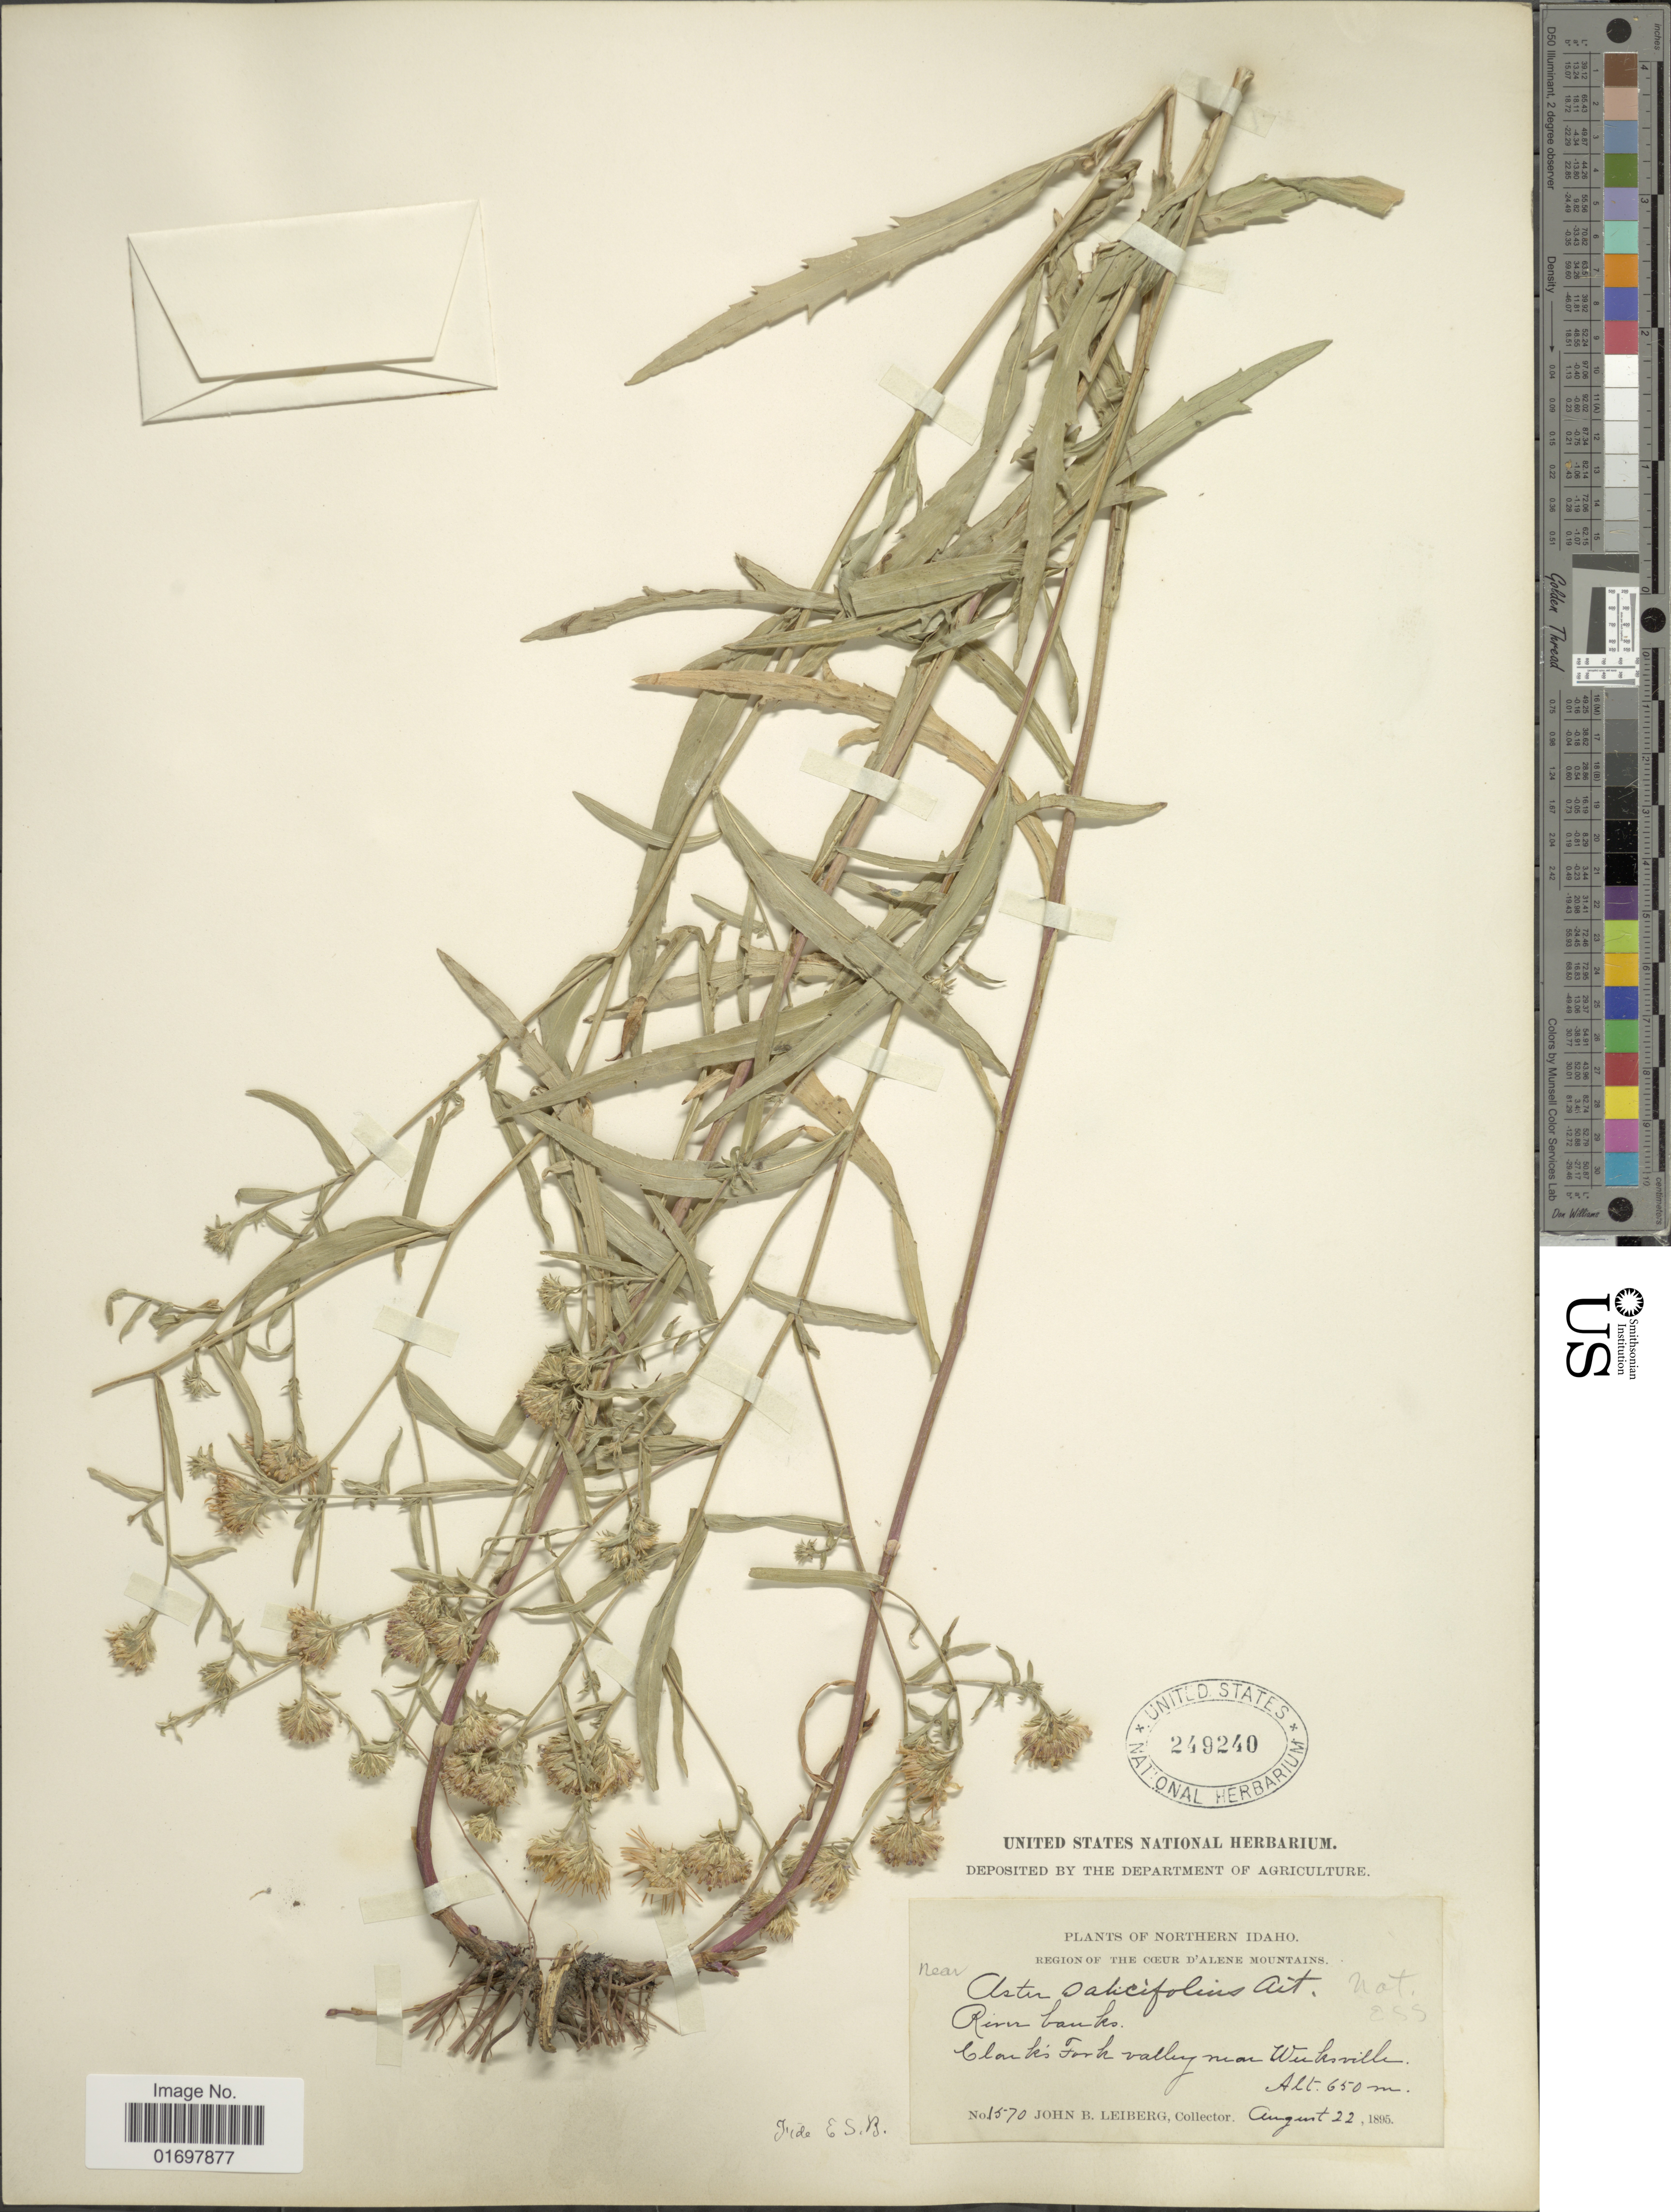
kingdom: Plantae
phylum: Tracheophyta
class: Magnoliopsida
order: Asterales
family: Asteraceae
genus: Symphyotrichum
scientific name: Symphyotrichum subspicatum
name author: (Nees) G.L. Nesom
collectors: J. B. Leiberg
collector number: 1570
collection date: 1895-08-22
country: United States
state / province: Idaho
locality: Northern Idaho, River banks, Clarks Fork valley near Weeksville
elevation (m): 650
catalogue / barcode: US 249240